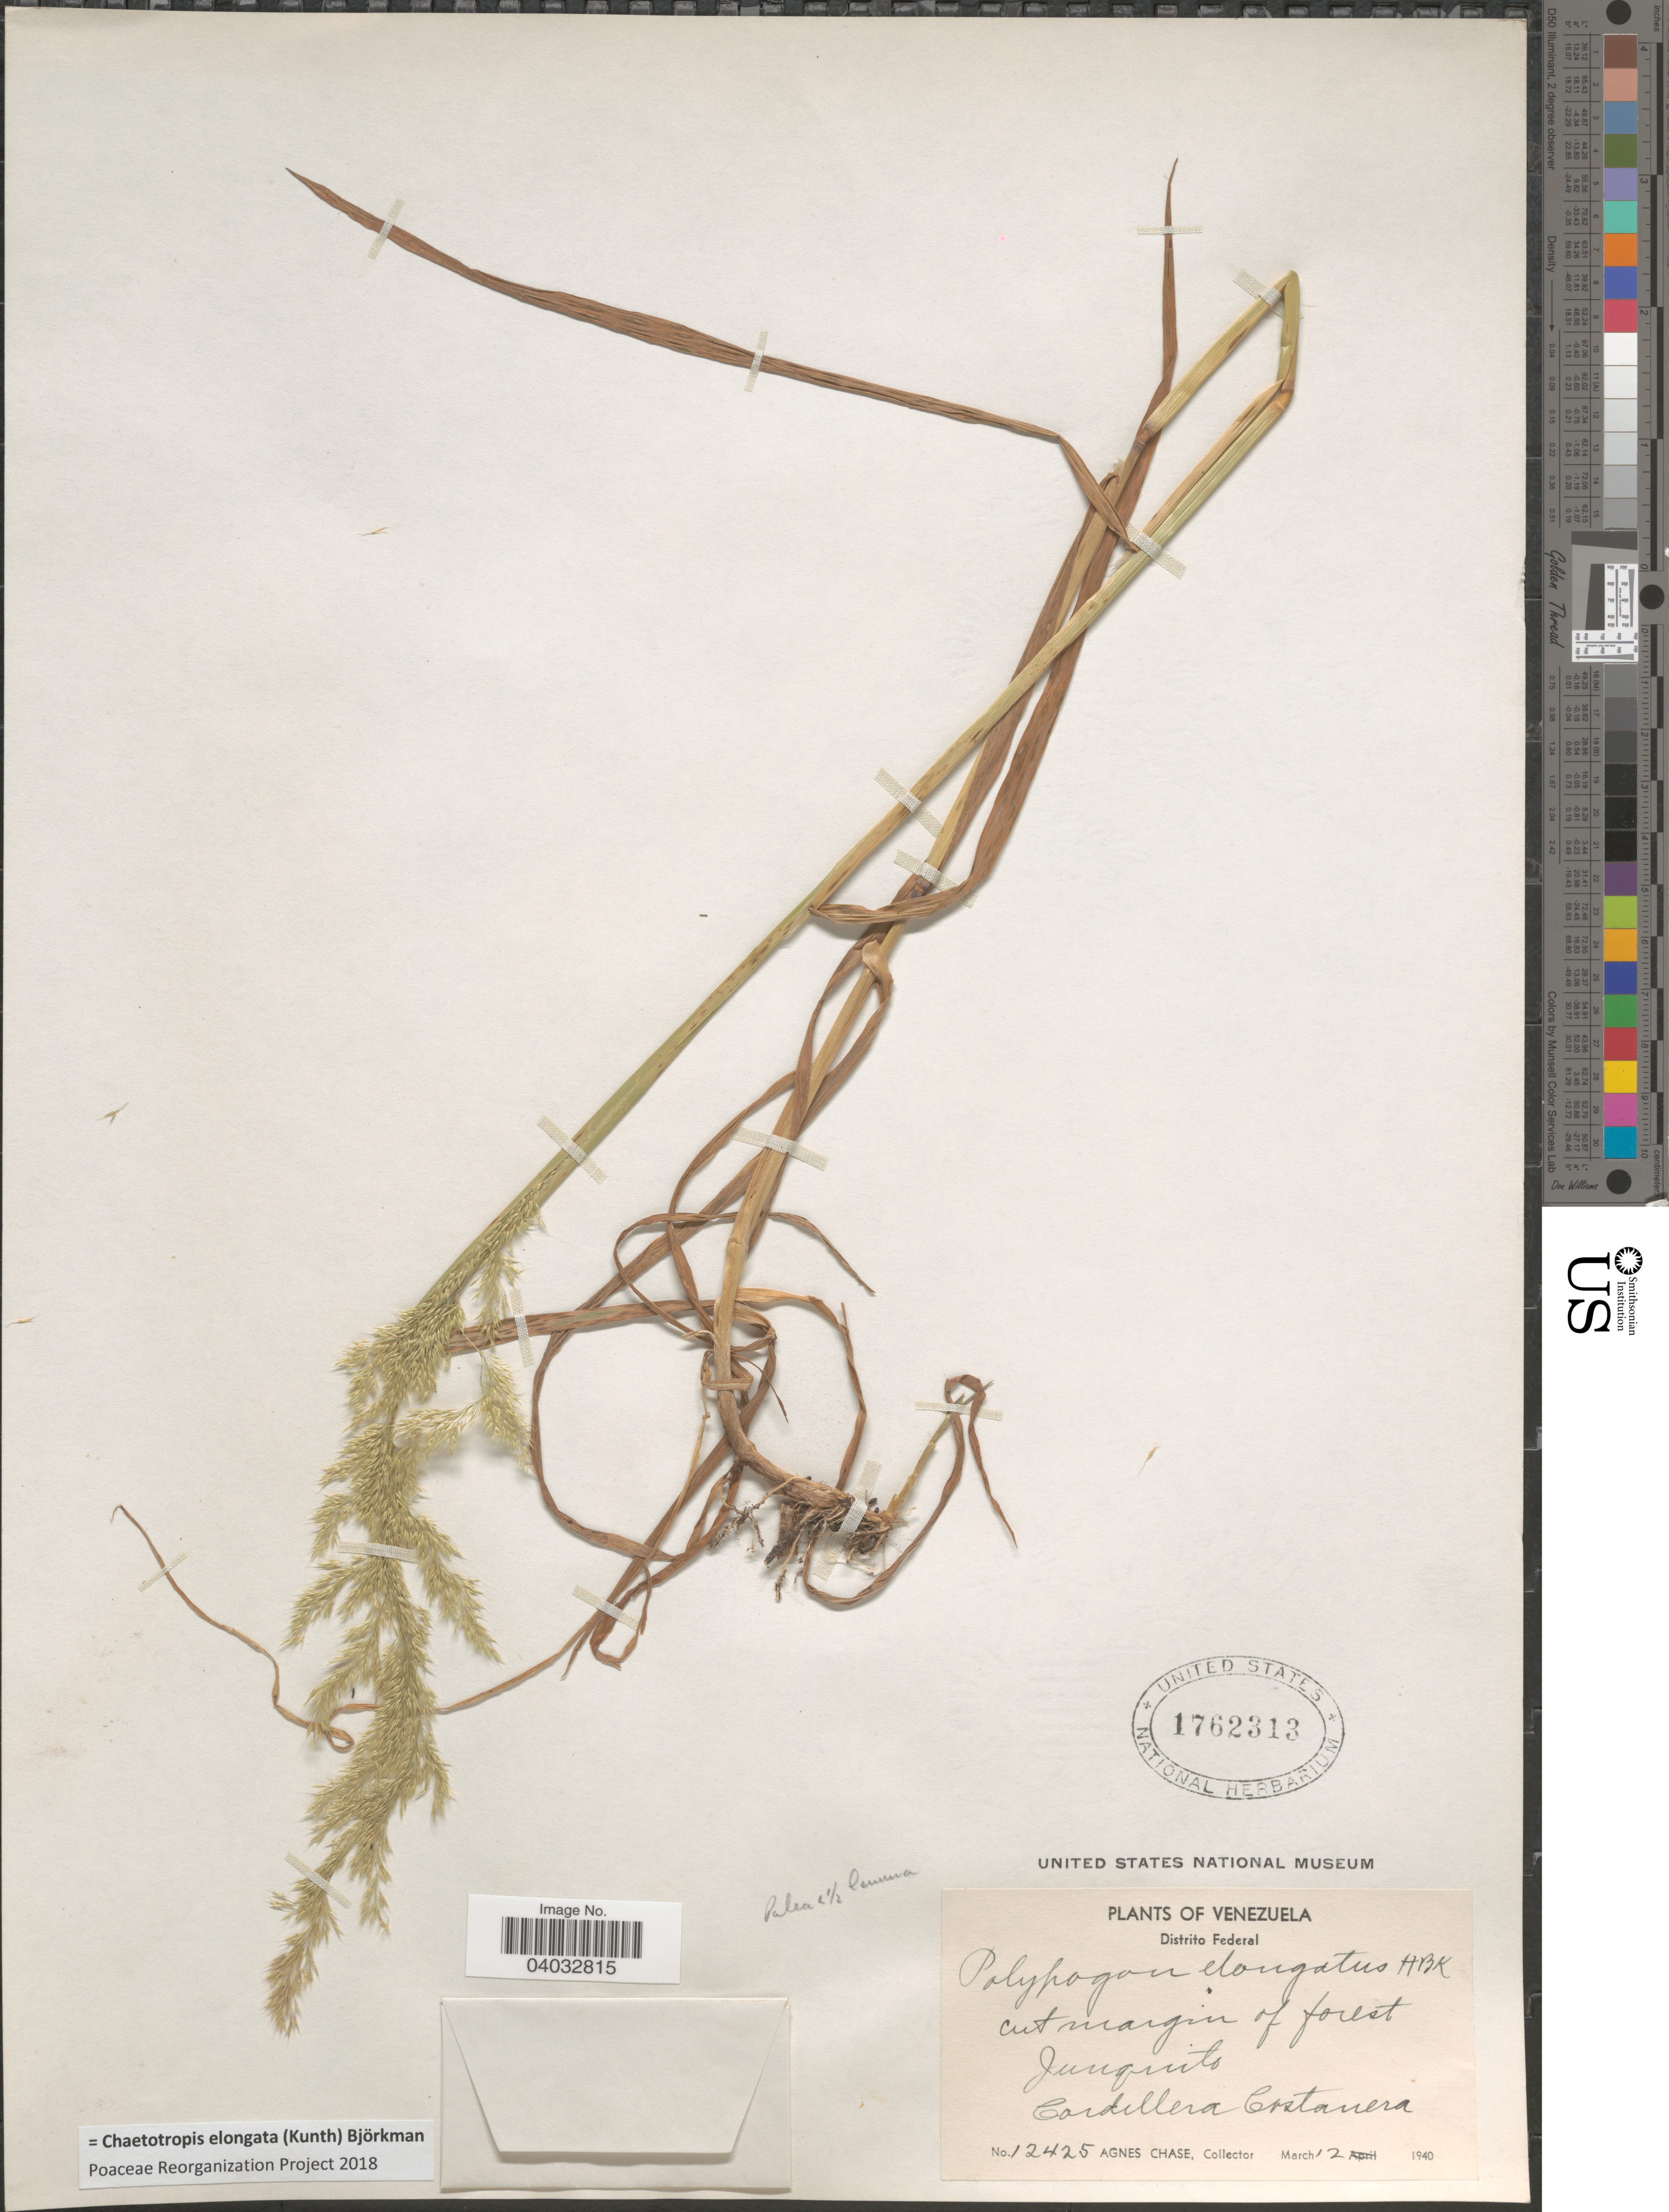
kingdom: Plantae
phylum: Tracheophyta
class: Liliopsida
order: Poales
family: Poaceae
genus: Chaetotropis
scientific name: Chaetotropis elongata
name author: (Kunth) Björkman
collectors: A. Chase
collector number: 12425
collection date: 1940-03-12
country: Venezuela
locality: Distrito Federal. Cut margin of forest. Junquito. Cordillera Costanera.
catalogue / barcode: US 1762313